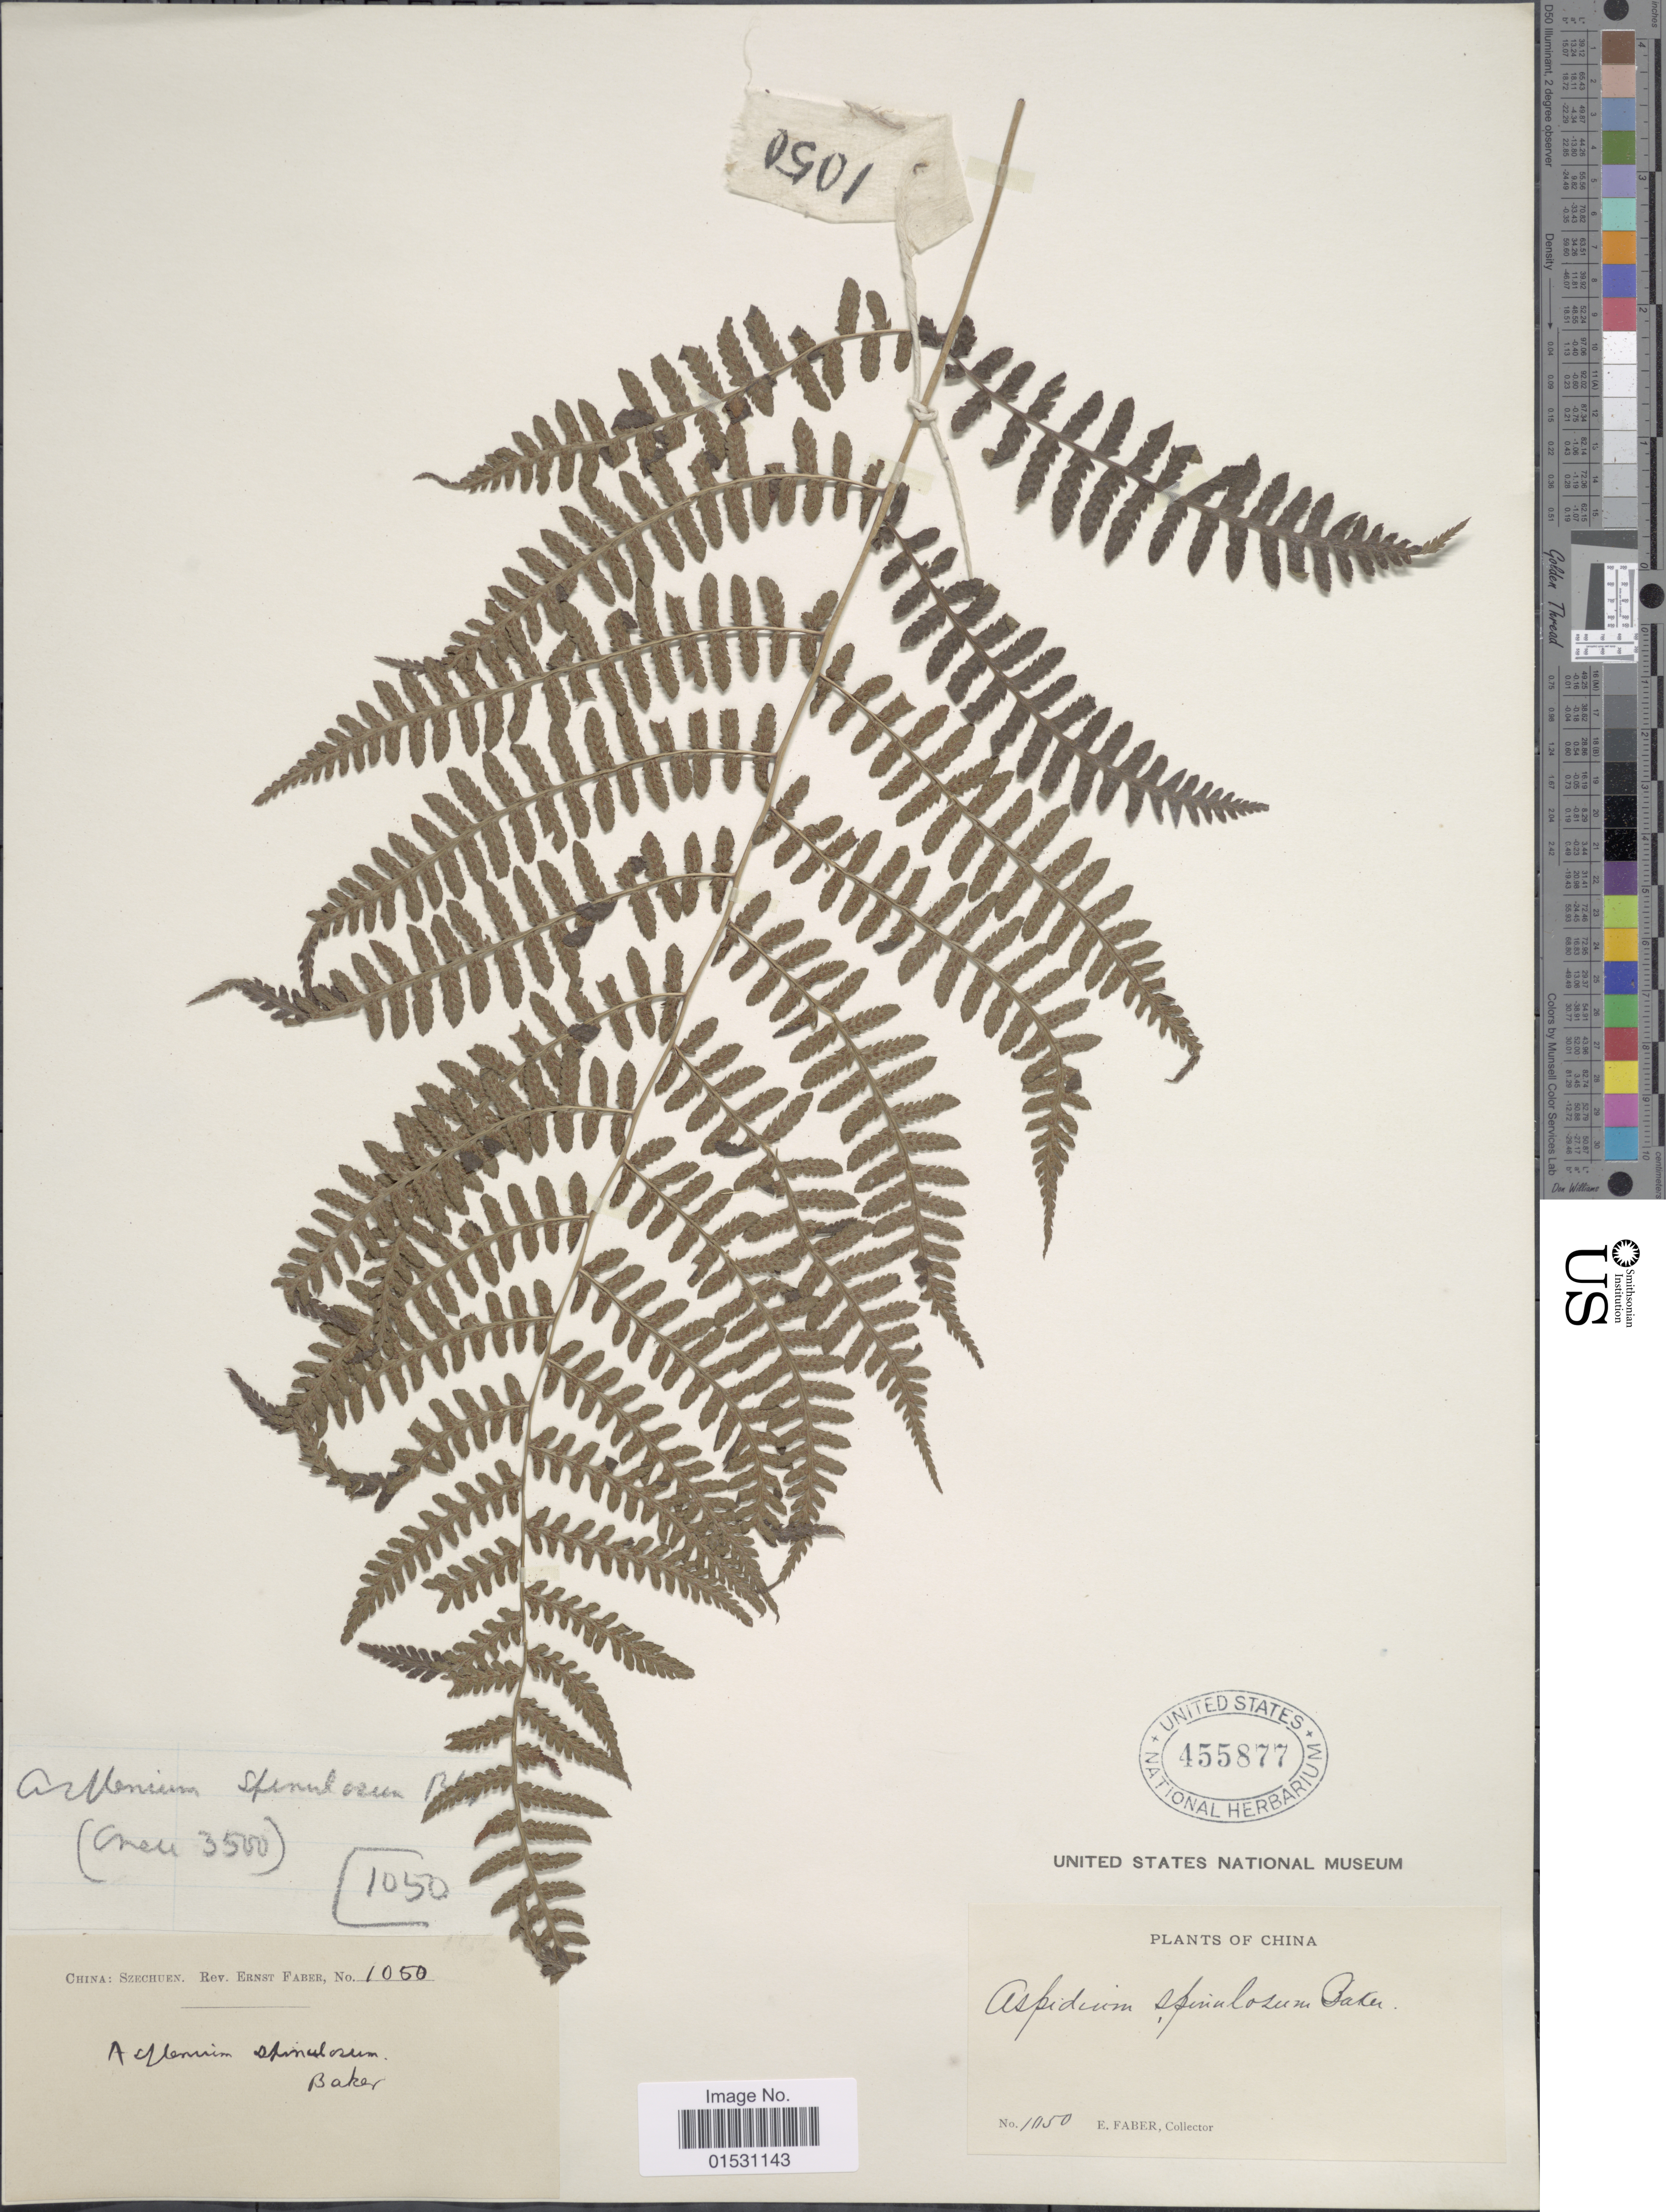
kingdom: Plantae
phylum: Tracheophyta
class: Polypodiopsida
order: Polypodiales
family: Athyriaceae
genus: Athyrium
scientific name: Athyrium spinulosum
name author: (Maxim.) Milde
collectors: E. Faber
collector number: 1050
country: China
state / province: Sichuan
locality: Szechuen.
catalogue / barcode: US 455877